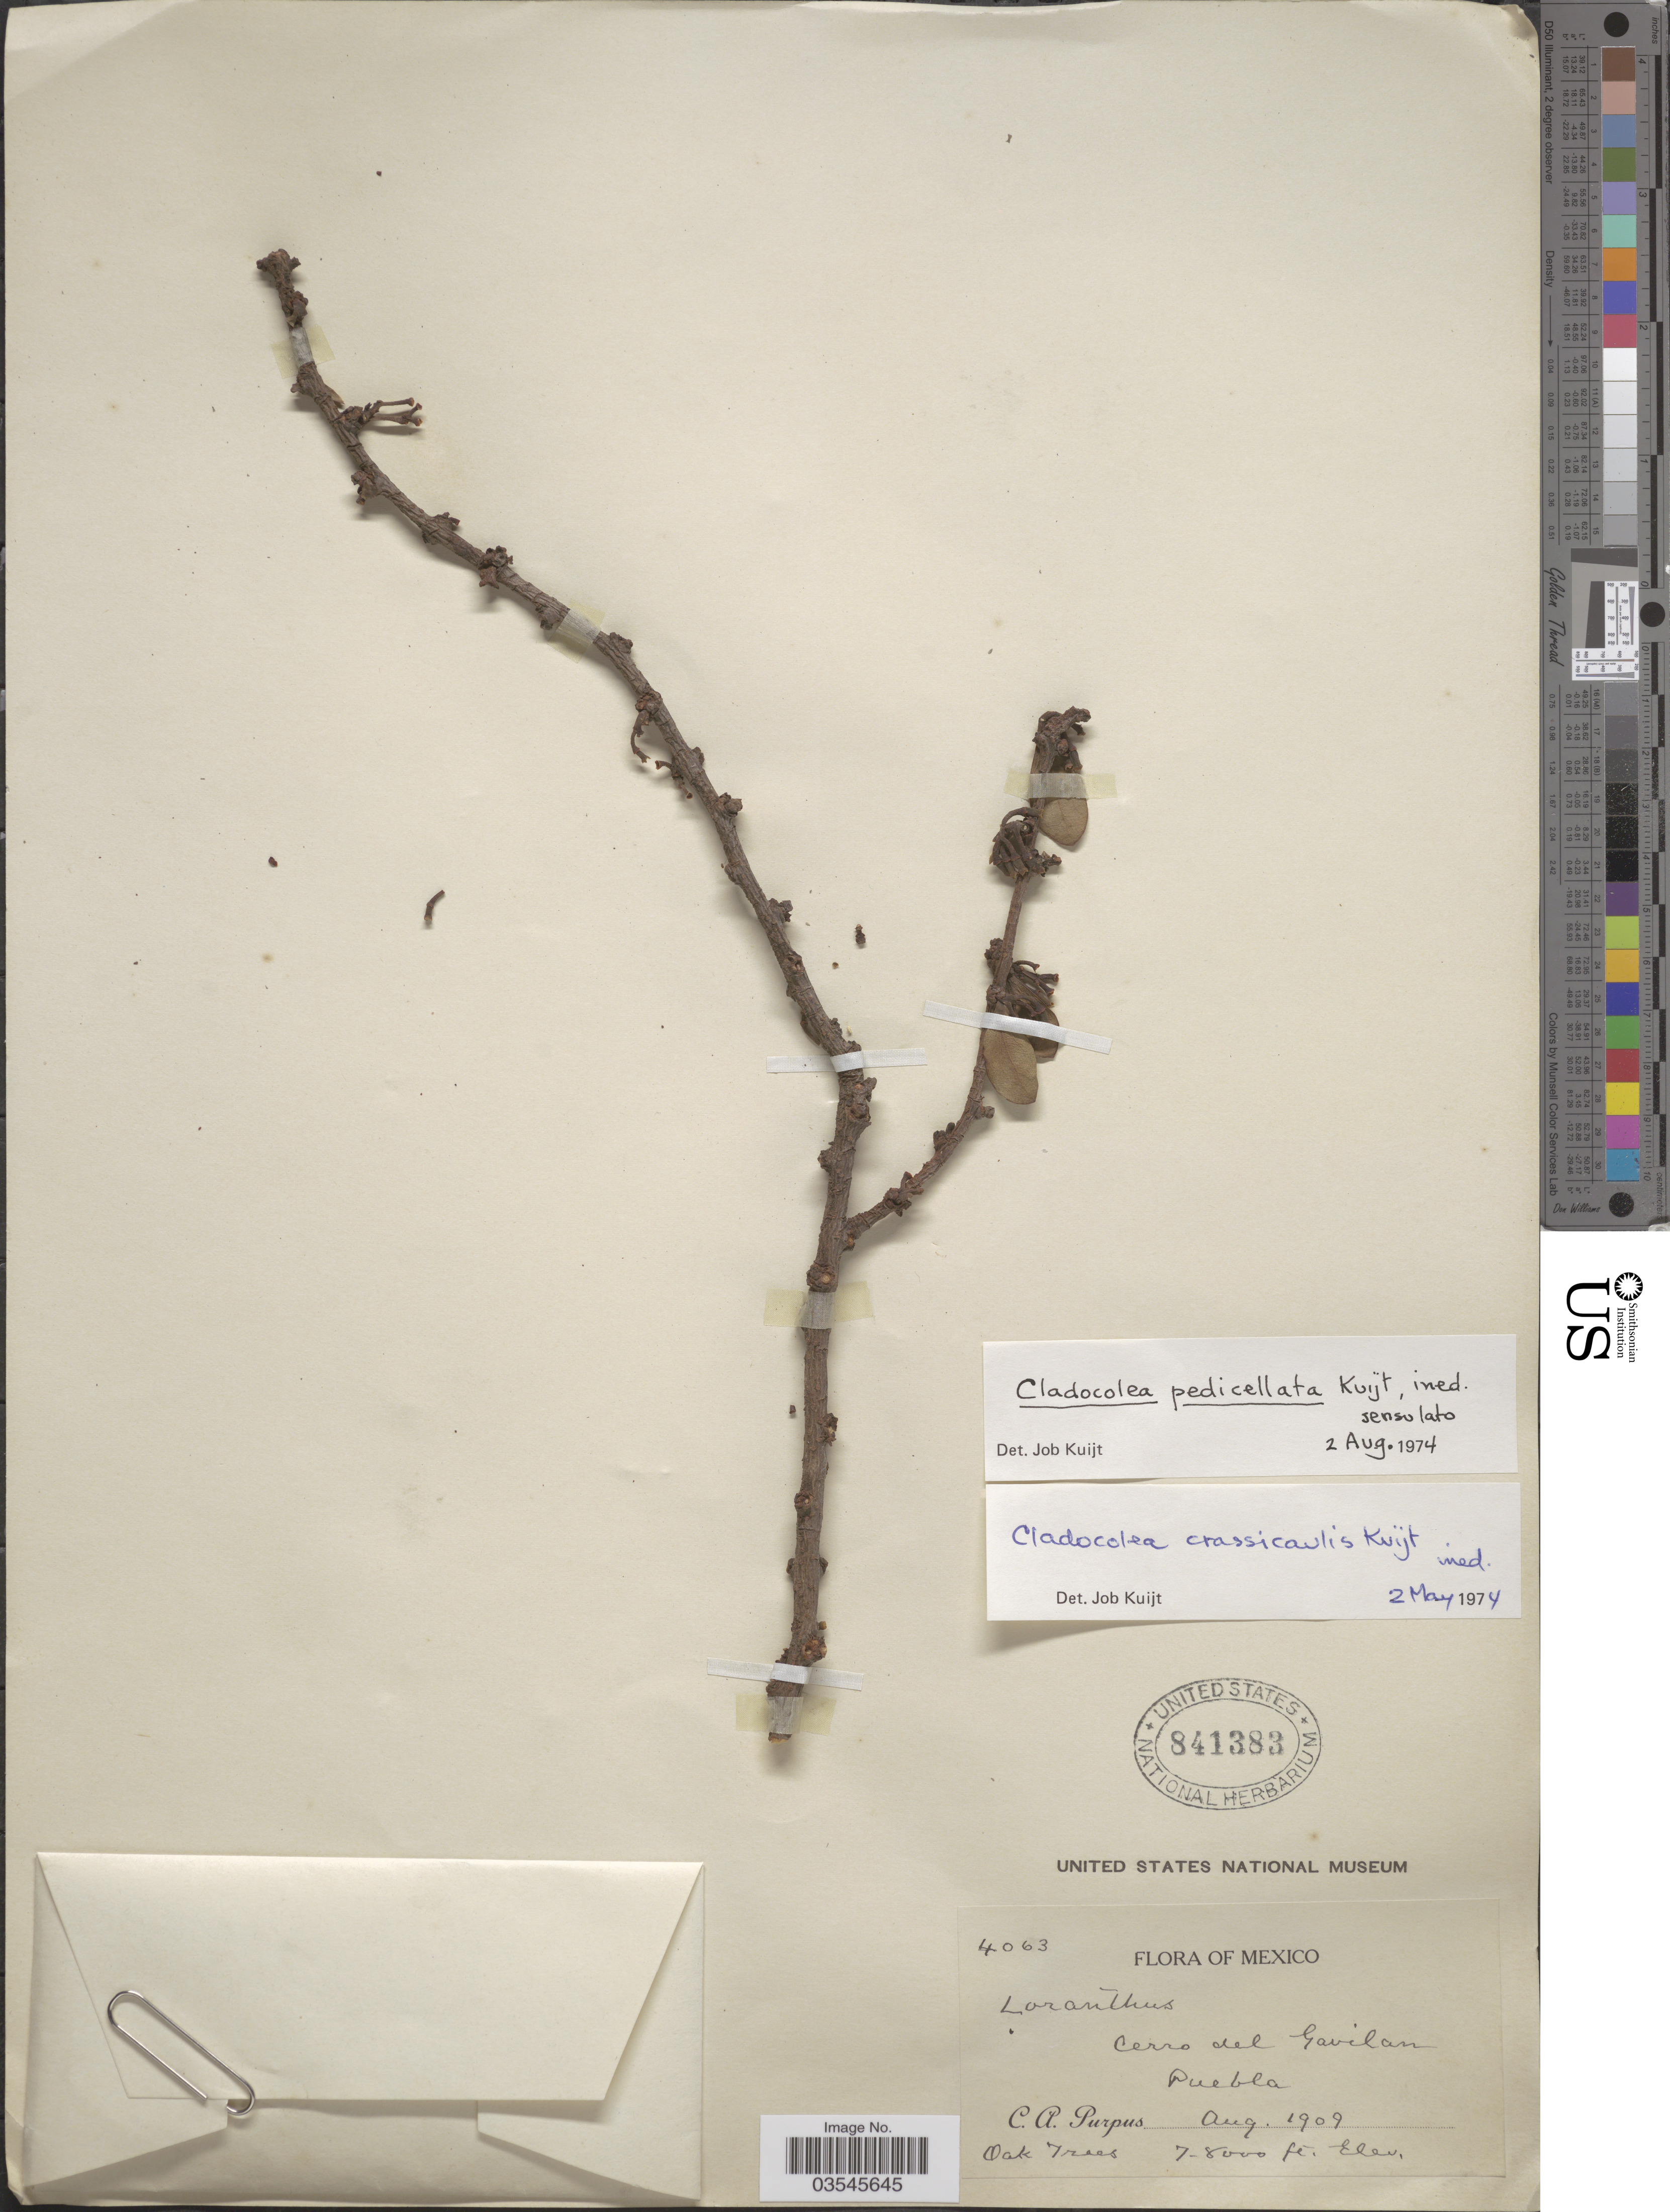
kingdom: Plantae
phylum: Tracheophyta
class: Magnoliopsida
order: Santalales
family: Loranthaceae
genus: Cladocolea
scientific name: Cladocolea pedicellata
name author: Kuijt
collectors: C. A. Purpus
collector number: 4063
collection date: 1909-08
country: Mexico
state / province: Puebla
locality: Cerro del Gavilan.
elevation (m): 2134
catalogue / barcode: US 841383